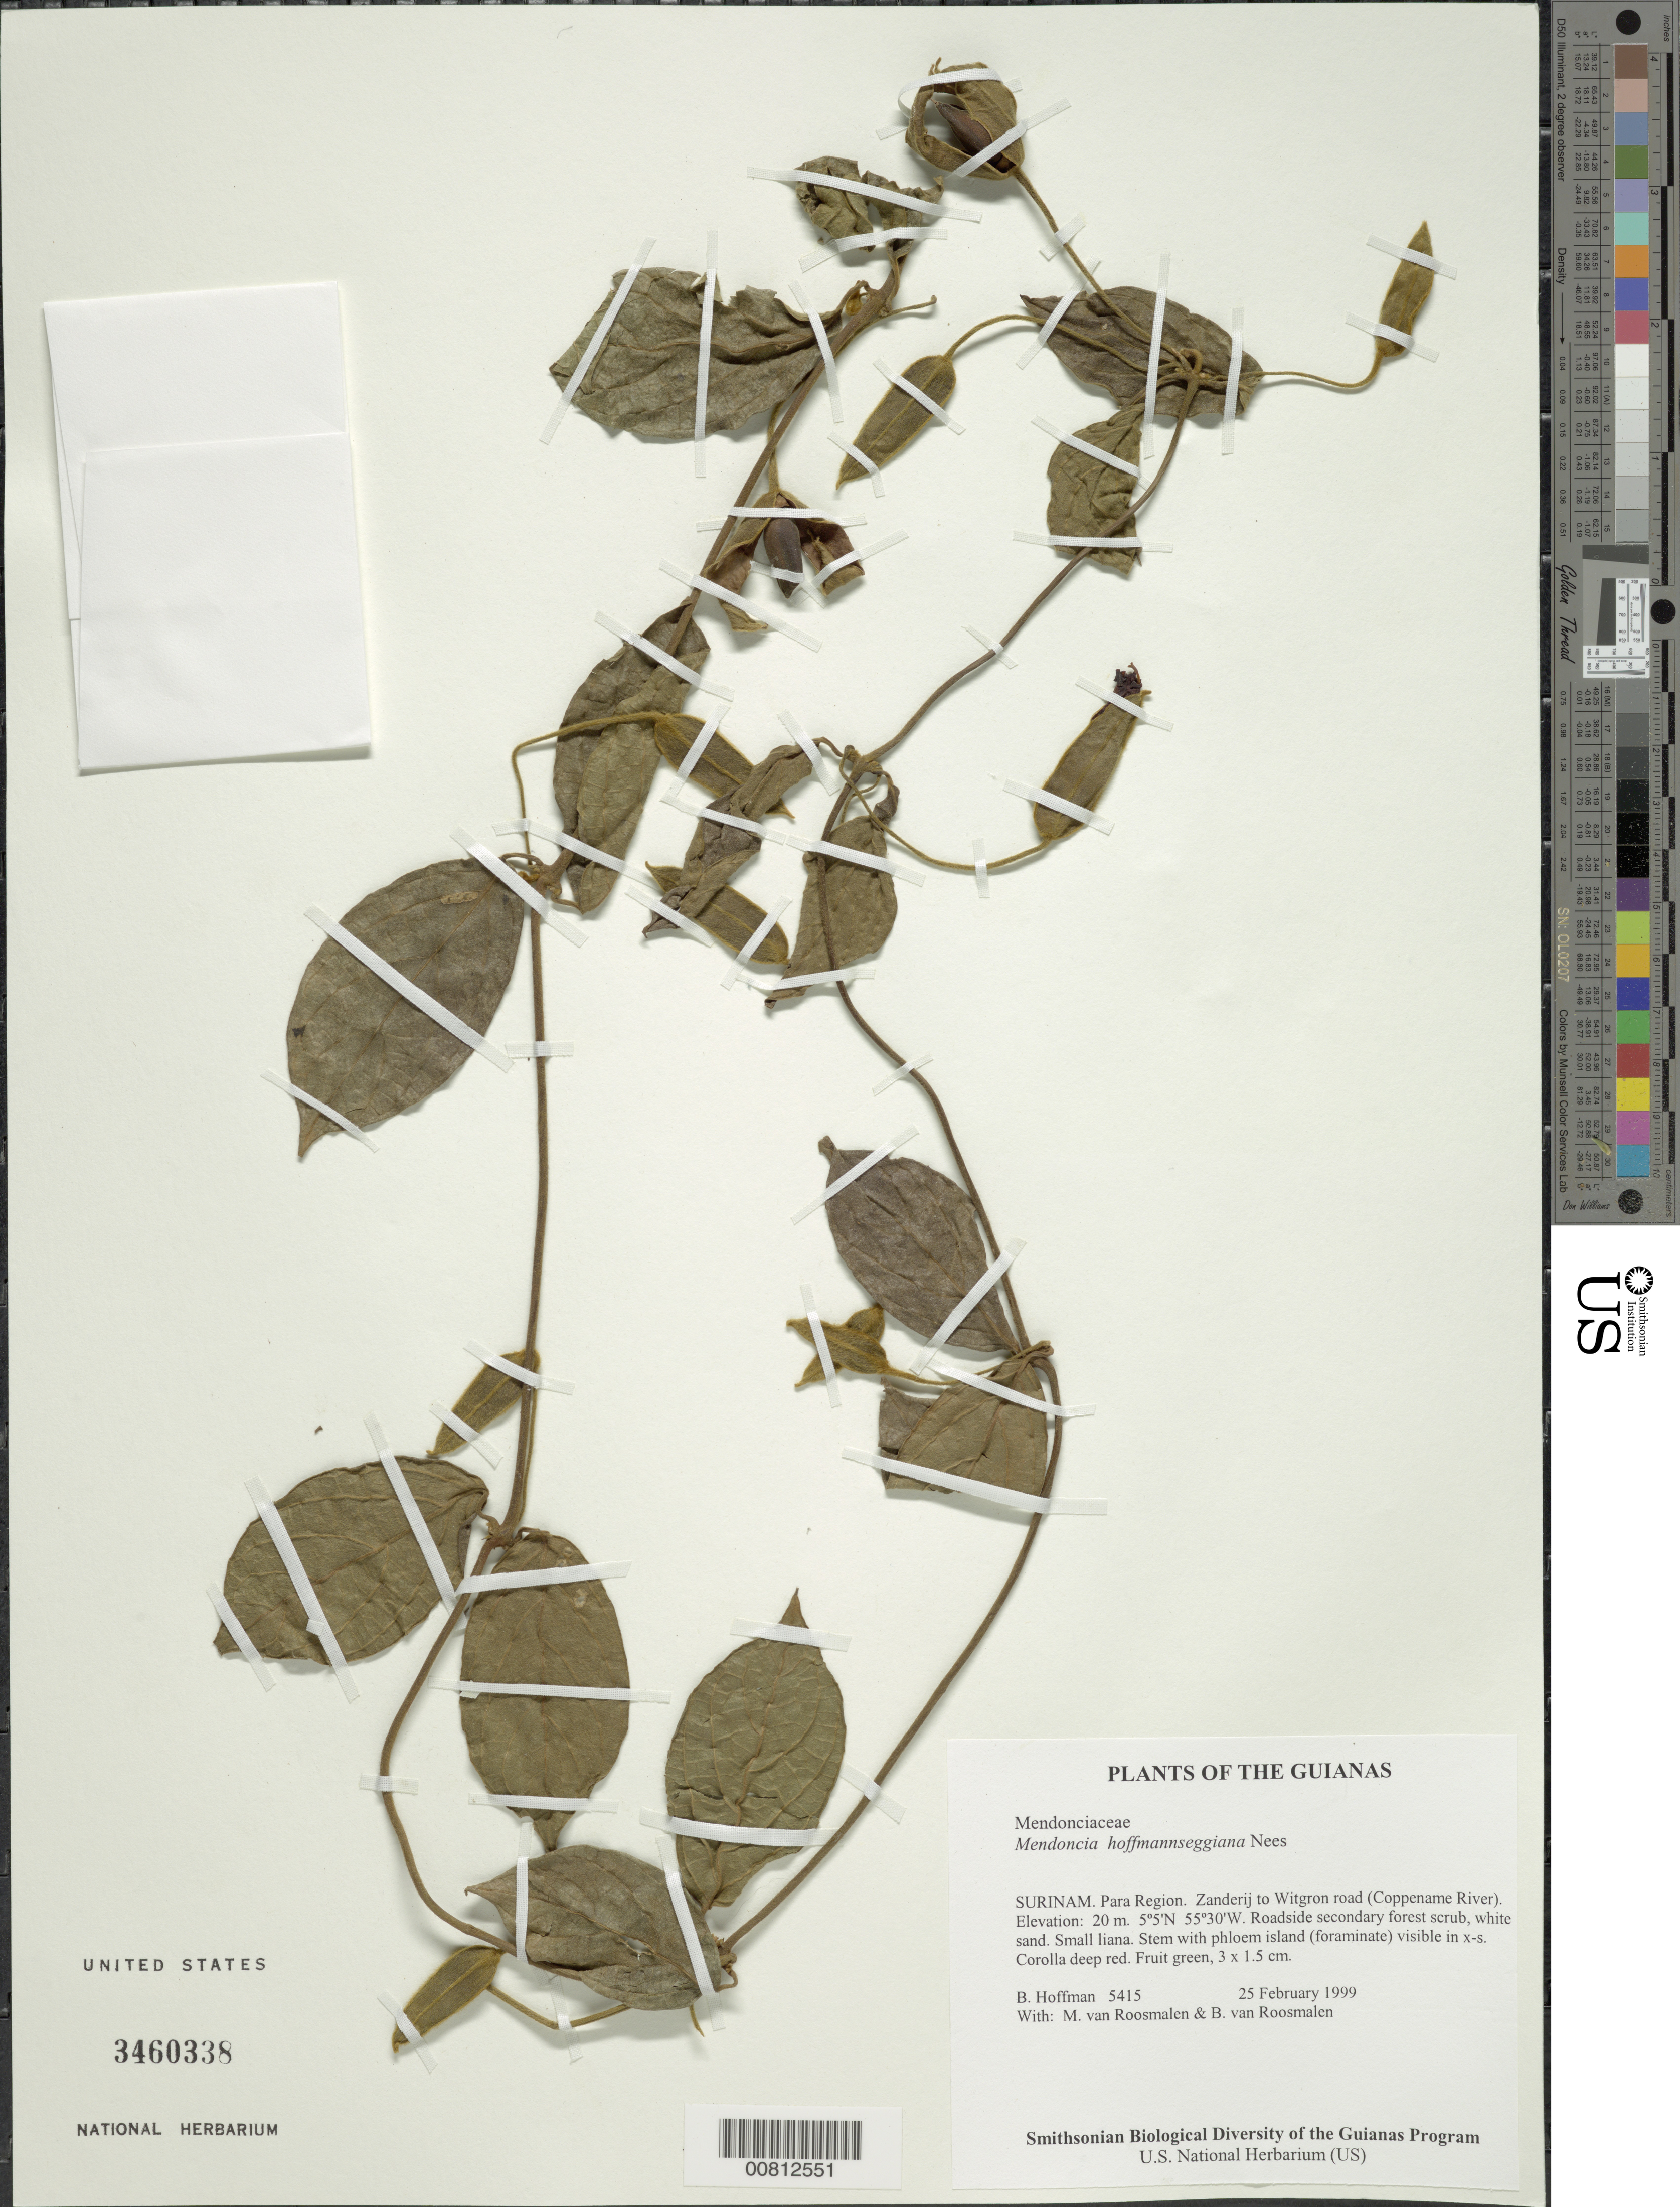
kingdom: Plantae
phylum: Tracheophyta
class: Magnoliopsida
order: Lamiales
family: Acanthaceae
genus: Mendoncia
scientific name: Mendoncia hoffmannseggiana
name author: Nees in DC.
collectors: B. Hoffman, M. Roosmalen & B. Van Roosmalen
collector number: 5415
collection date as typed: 25 February 1999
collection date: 1999-02-25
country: Suriname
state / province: Para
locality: Zanderij to Witagron road (Coppename River)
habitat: Roadside secondary forest scrub, white sand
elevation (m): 20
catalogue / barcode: US 3460338